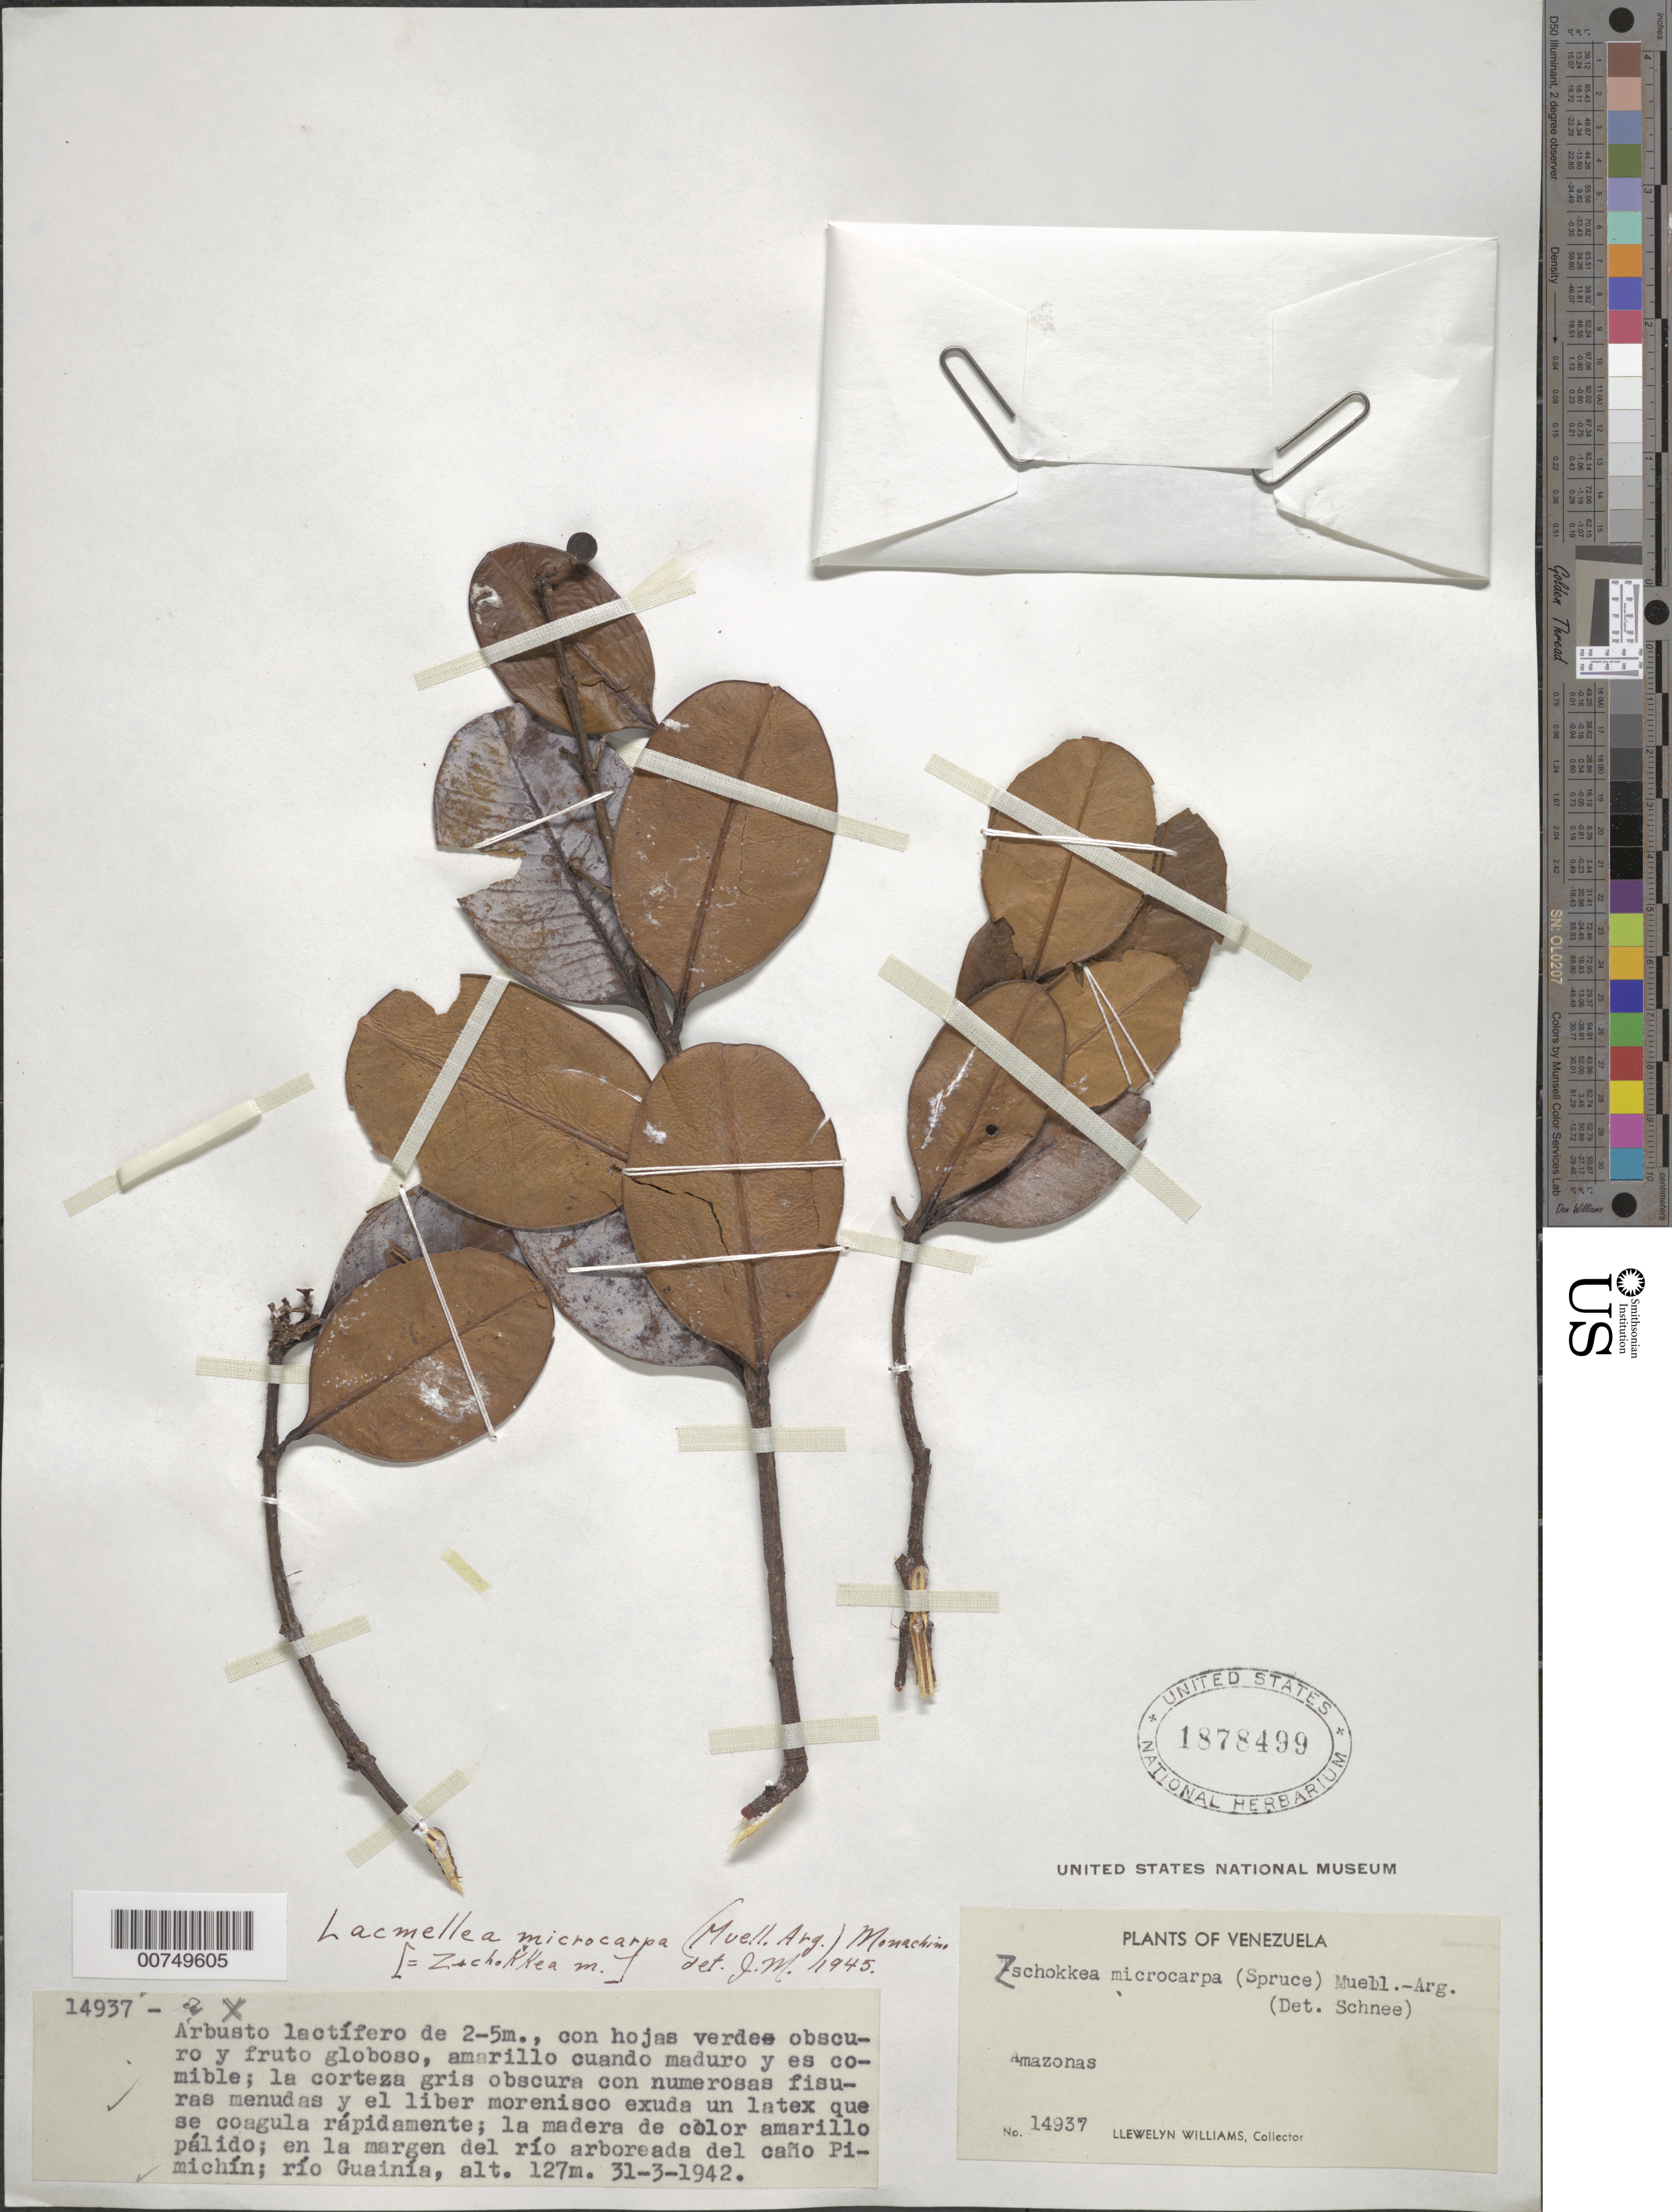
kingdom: Plantae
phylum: Tracheophyta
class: Magnoliopsida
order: Gentianales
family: Apocynaceae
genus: Lacmellea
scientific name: Lacmellea microcarpa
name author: (Müll. Arg.) Markgr.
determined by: Monachino, J. V.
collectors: Ll. Williams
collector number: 14937 a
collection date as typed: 31-Mar-42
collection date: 1942-03-31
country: Venezuela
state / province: Amazonas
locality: Caño Pimichín, Río Guainía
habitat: Margen del rio arboreada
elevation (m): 120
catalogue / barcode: US 1878499